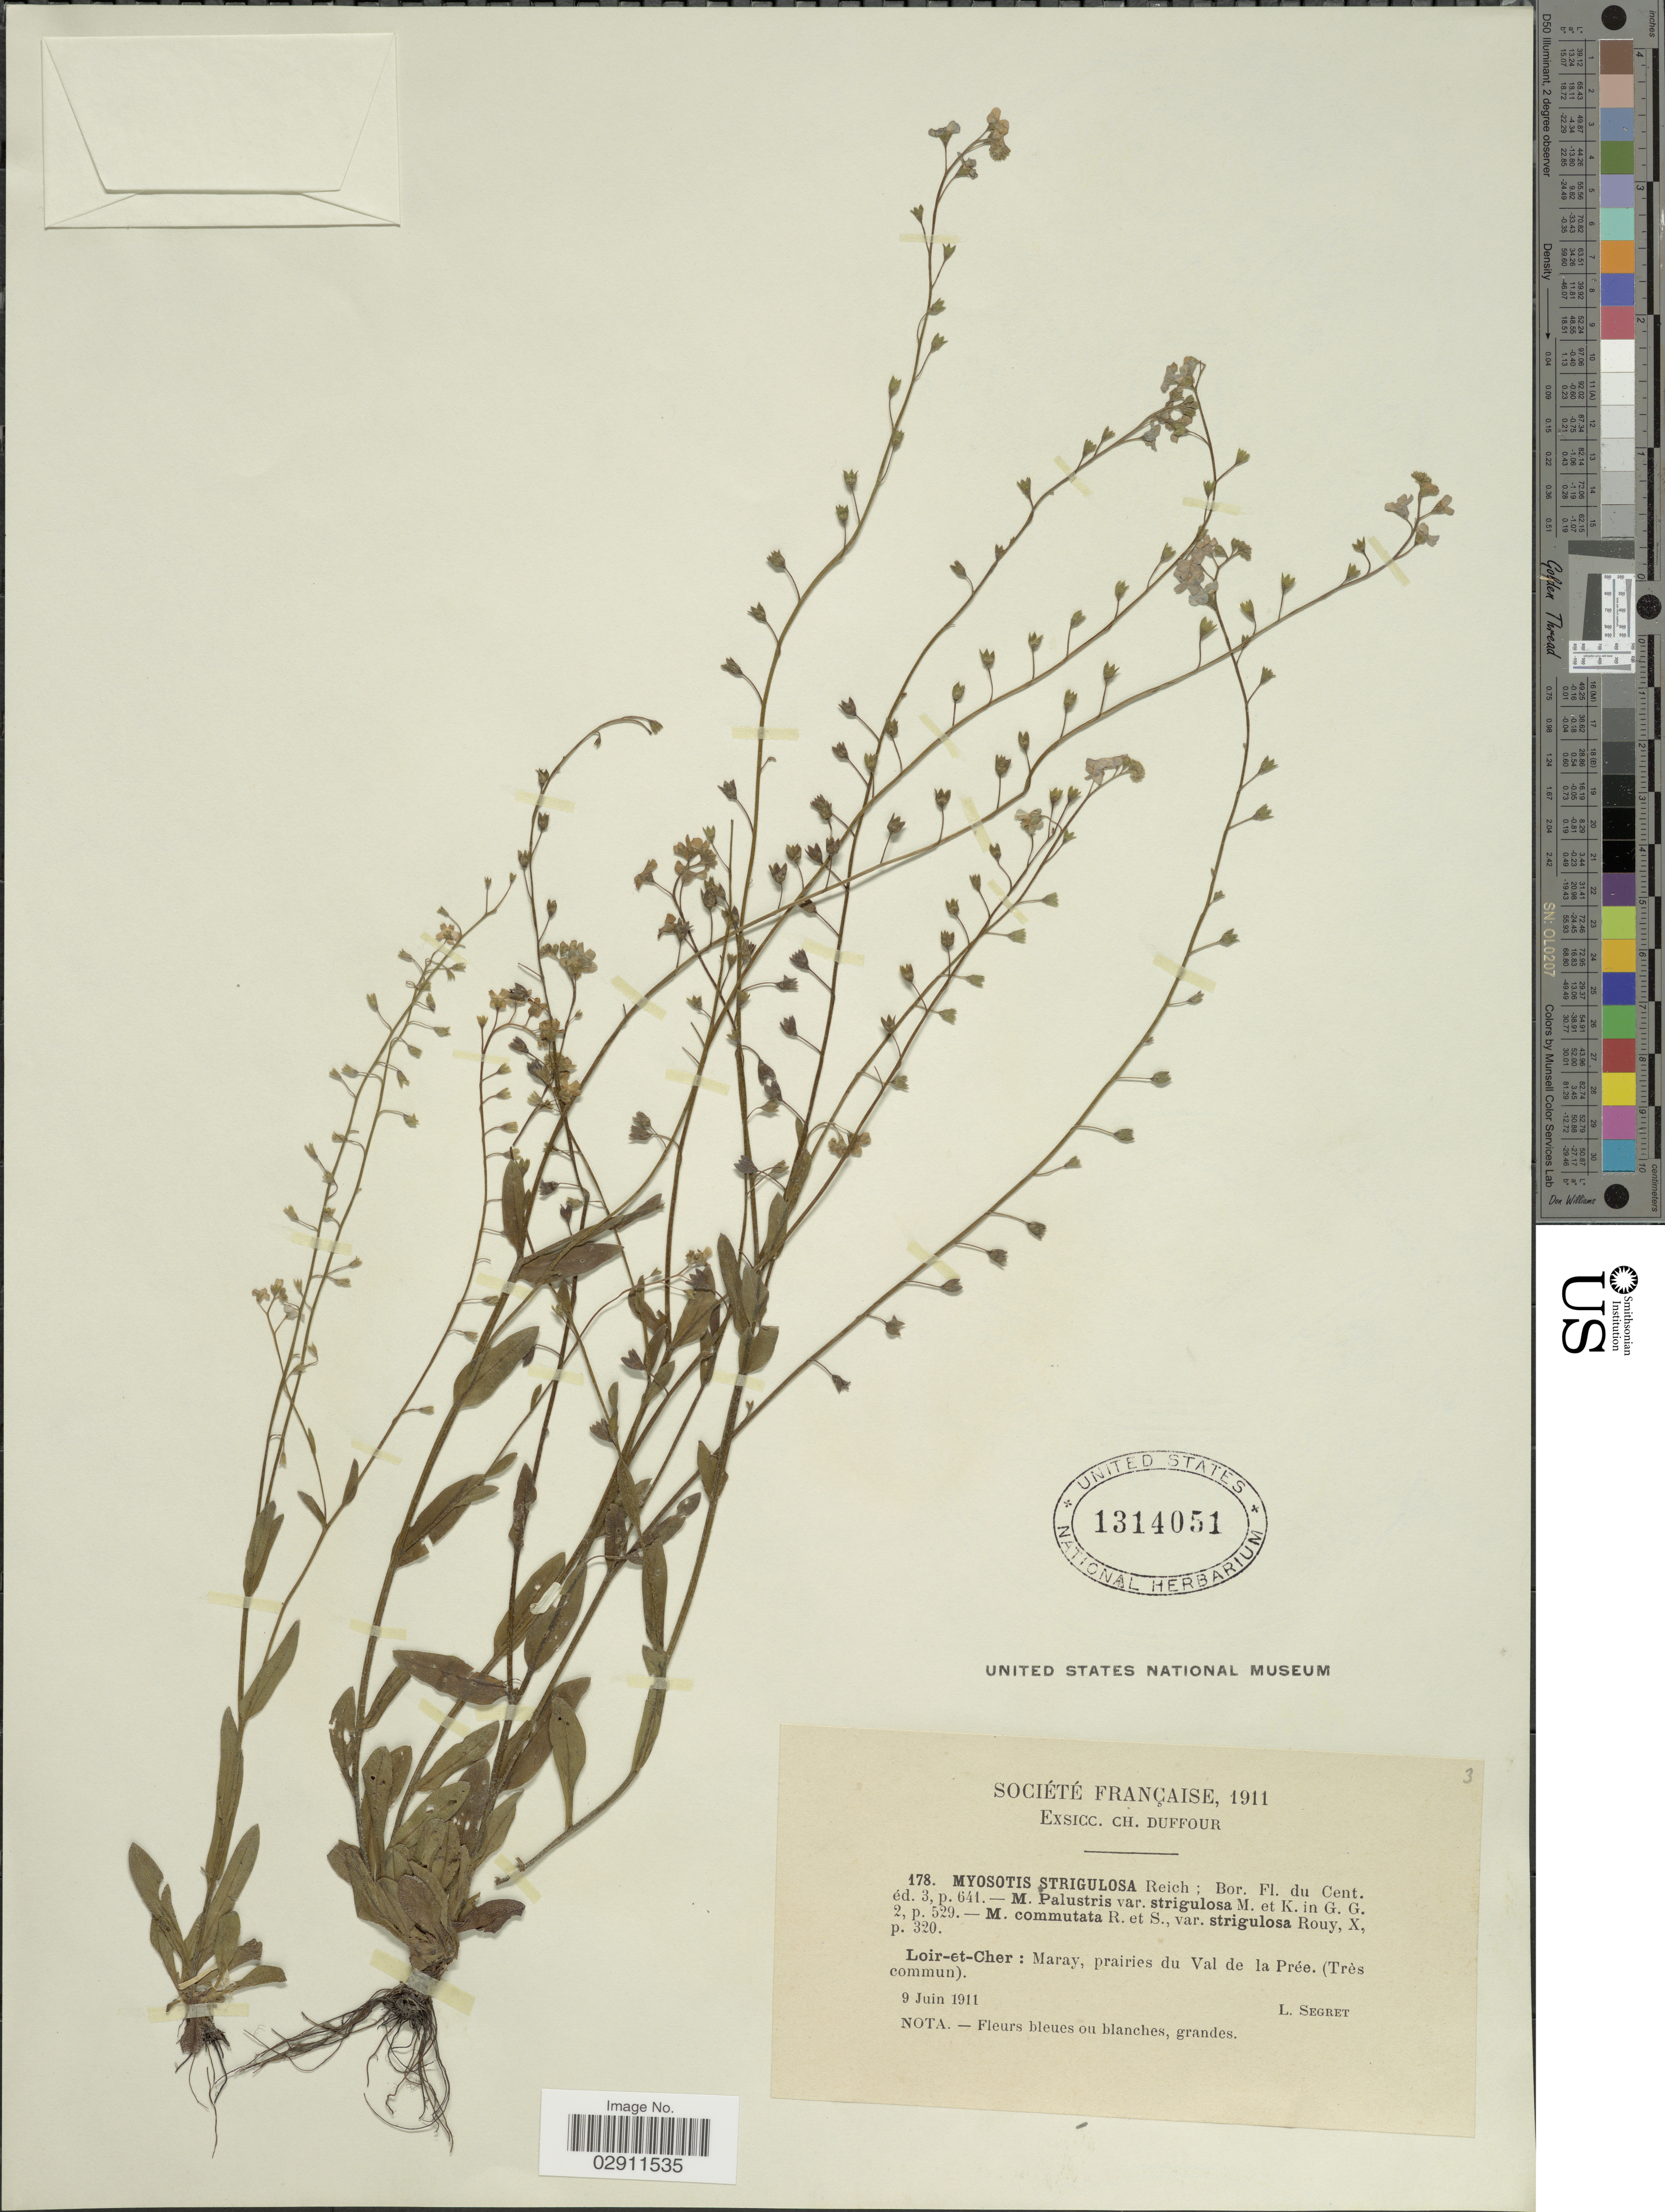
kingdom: Plantae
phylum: Tracheophyta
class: Magnoliopsida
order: Boraginales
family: Boraginaceae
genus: Myosotis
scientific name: Myosotis strigulosa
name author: Rchb.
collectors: L. Segret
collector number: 178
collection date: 1911-06-09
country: France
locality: Loir-et-Cher: Maray, prairies du Val de la Prée. (Très commun).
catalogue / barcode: US 1314051